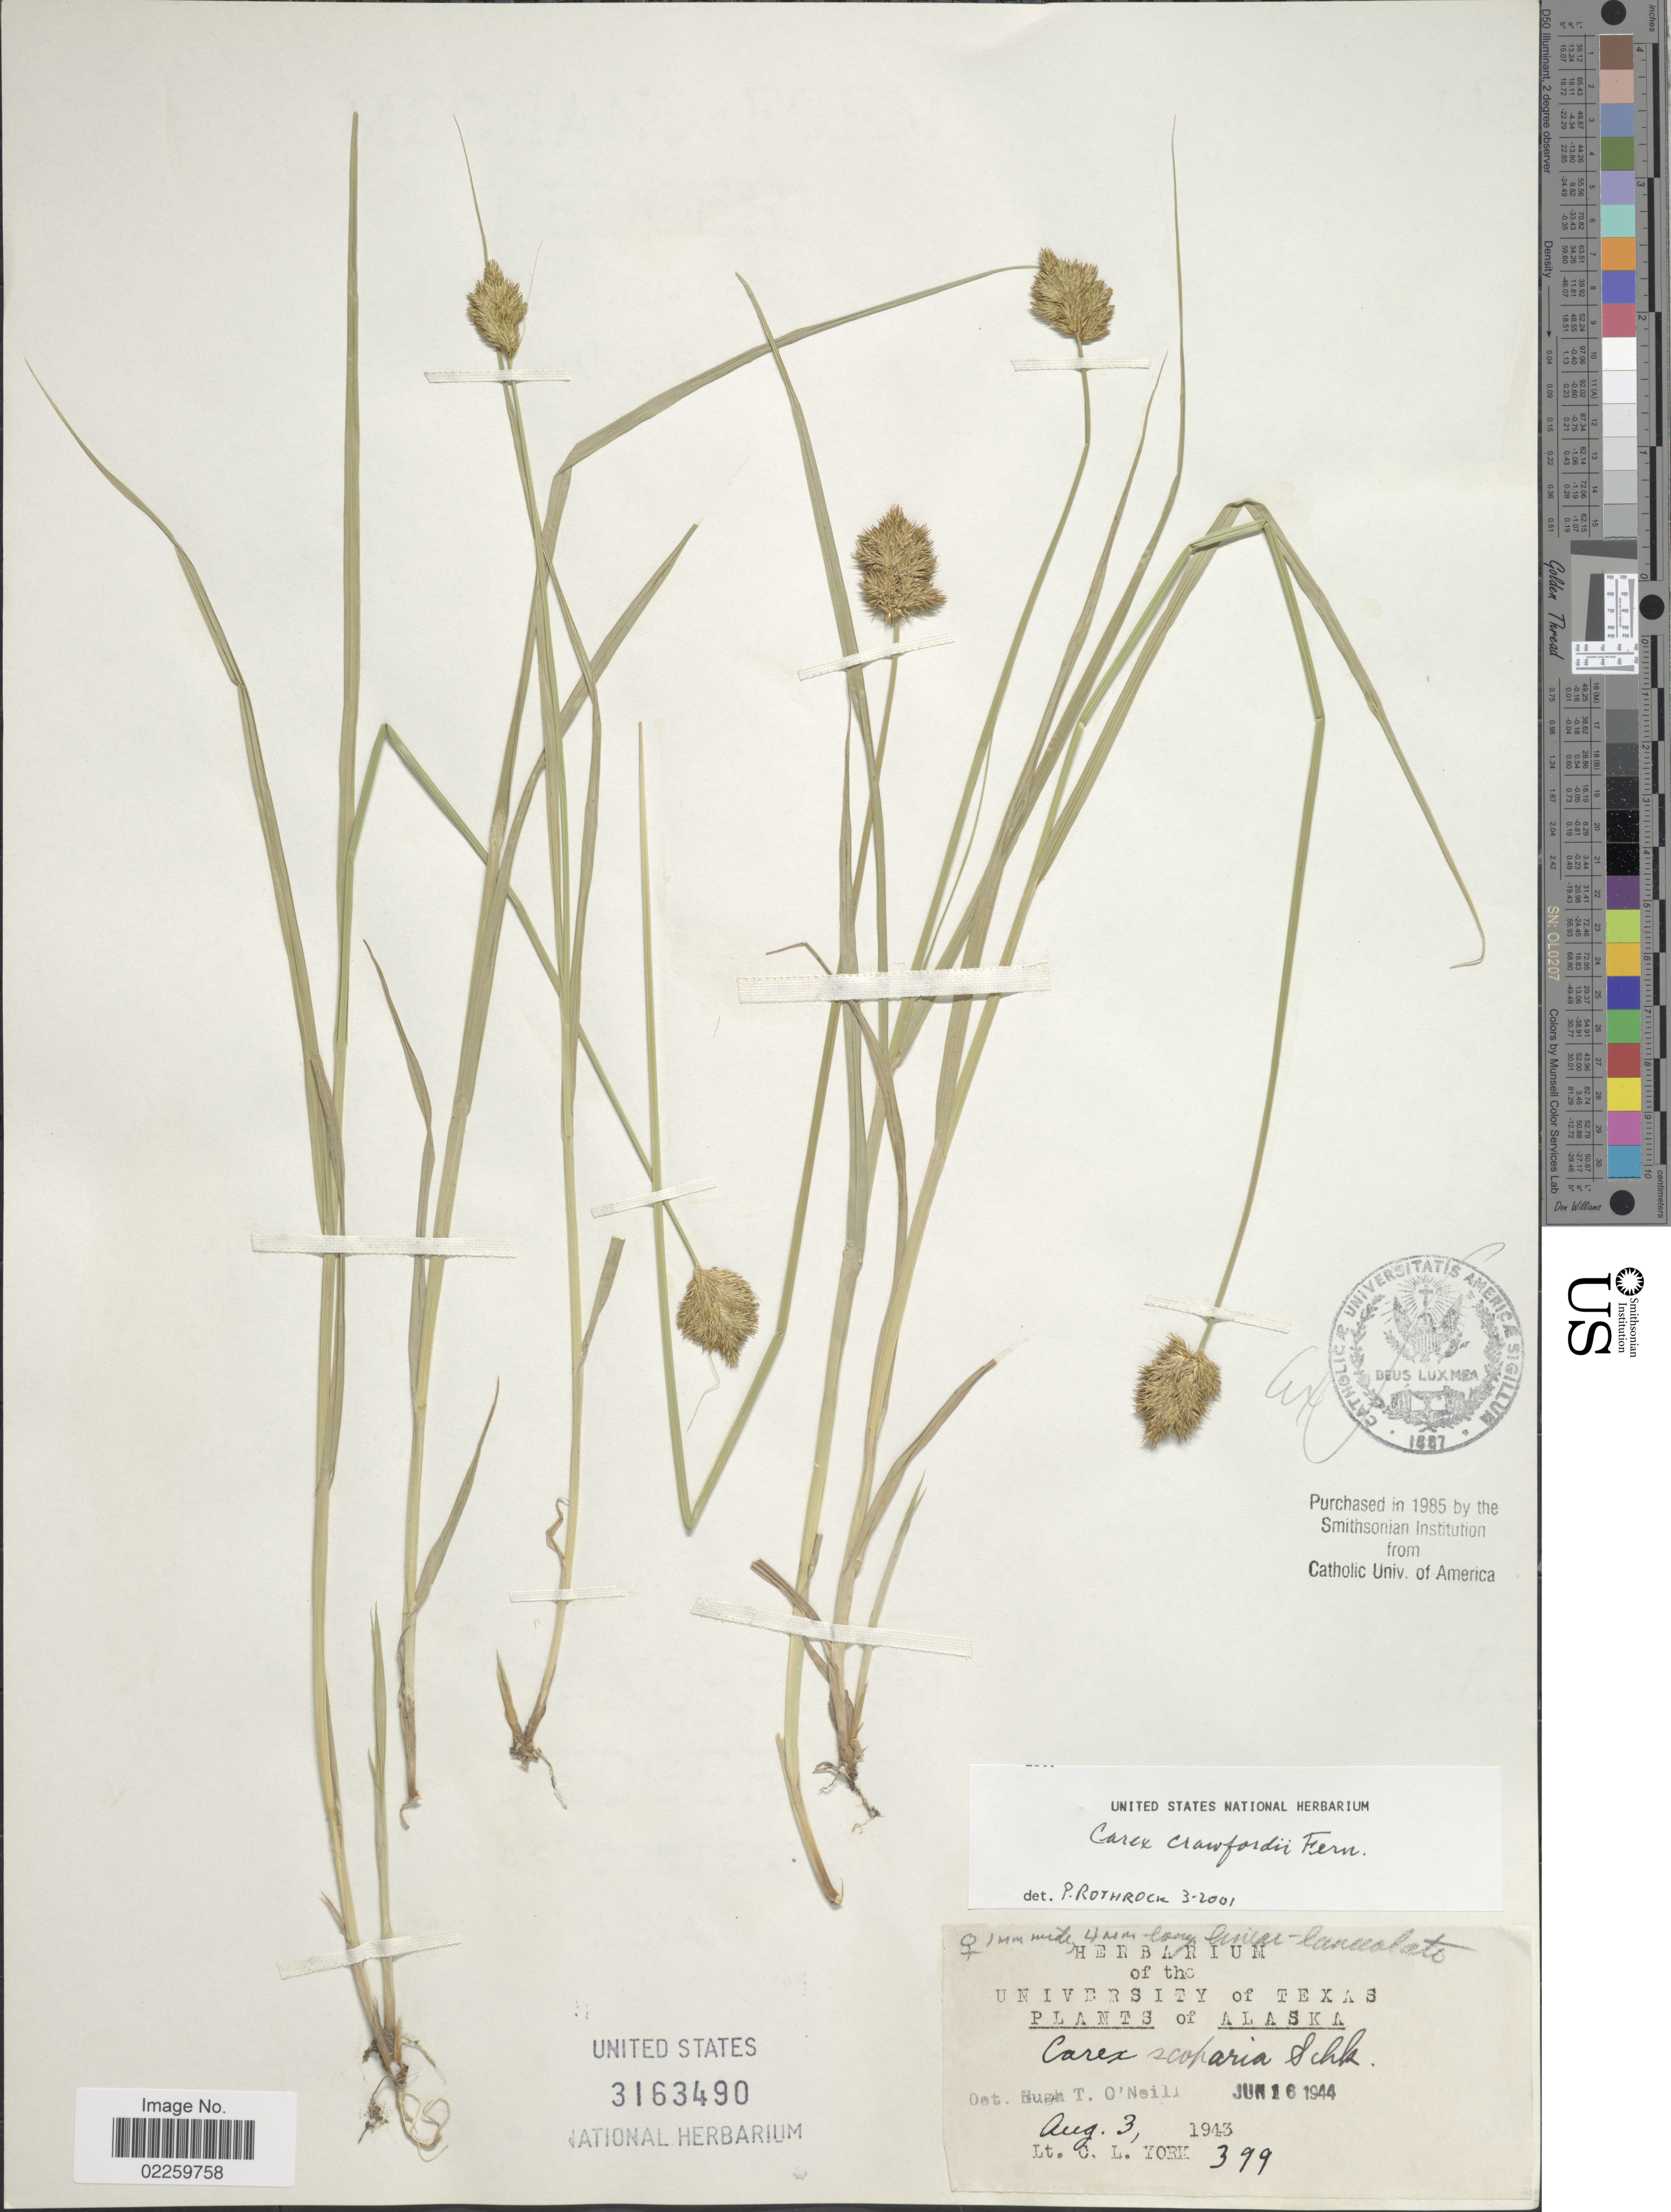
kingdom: Plantae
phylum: Tracheophyta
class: Liliopsida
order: Poales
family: Cyperaceae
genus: Carex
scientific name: Carex crawfordii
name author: Fernald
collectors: C. L. York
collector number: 399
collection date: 1943-08-03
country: United States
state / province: Alaska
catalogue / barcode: US 3163490